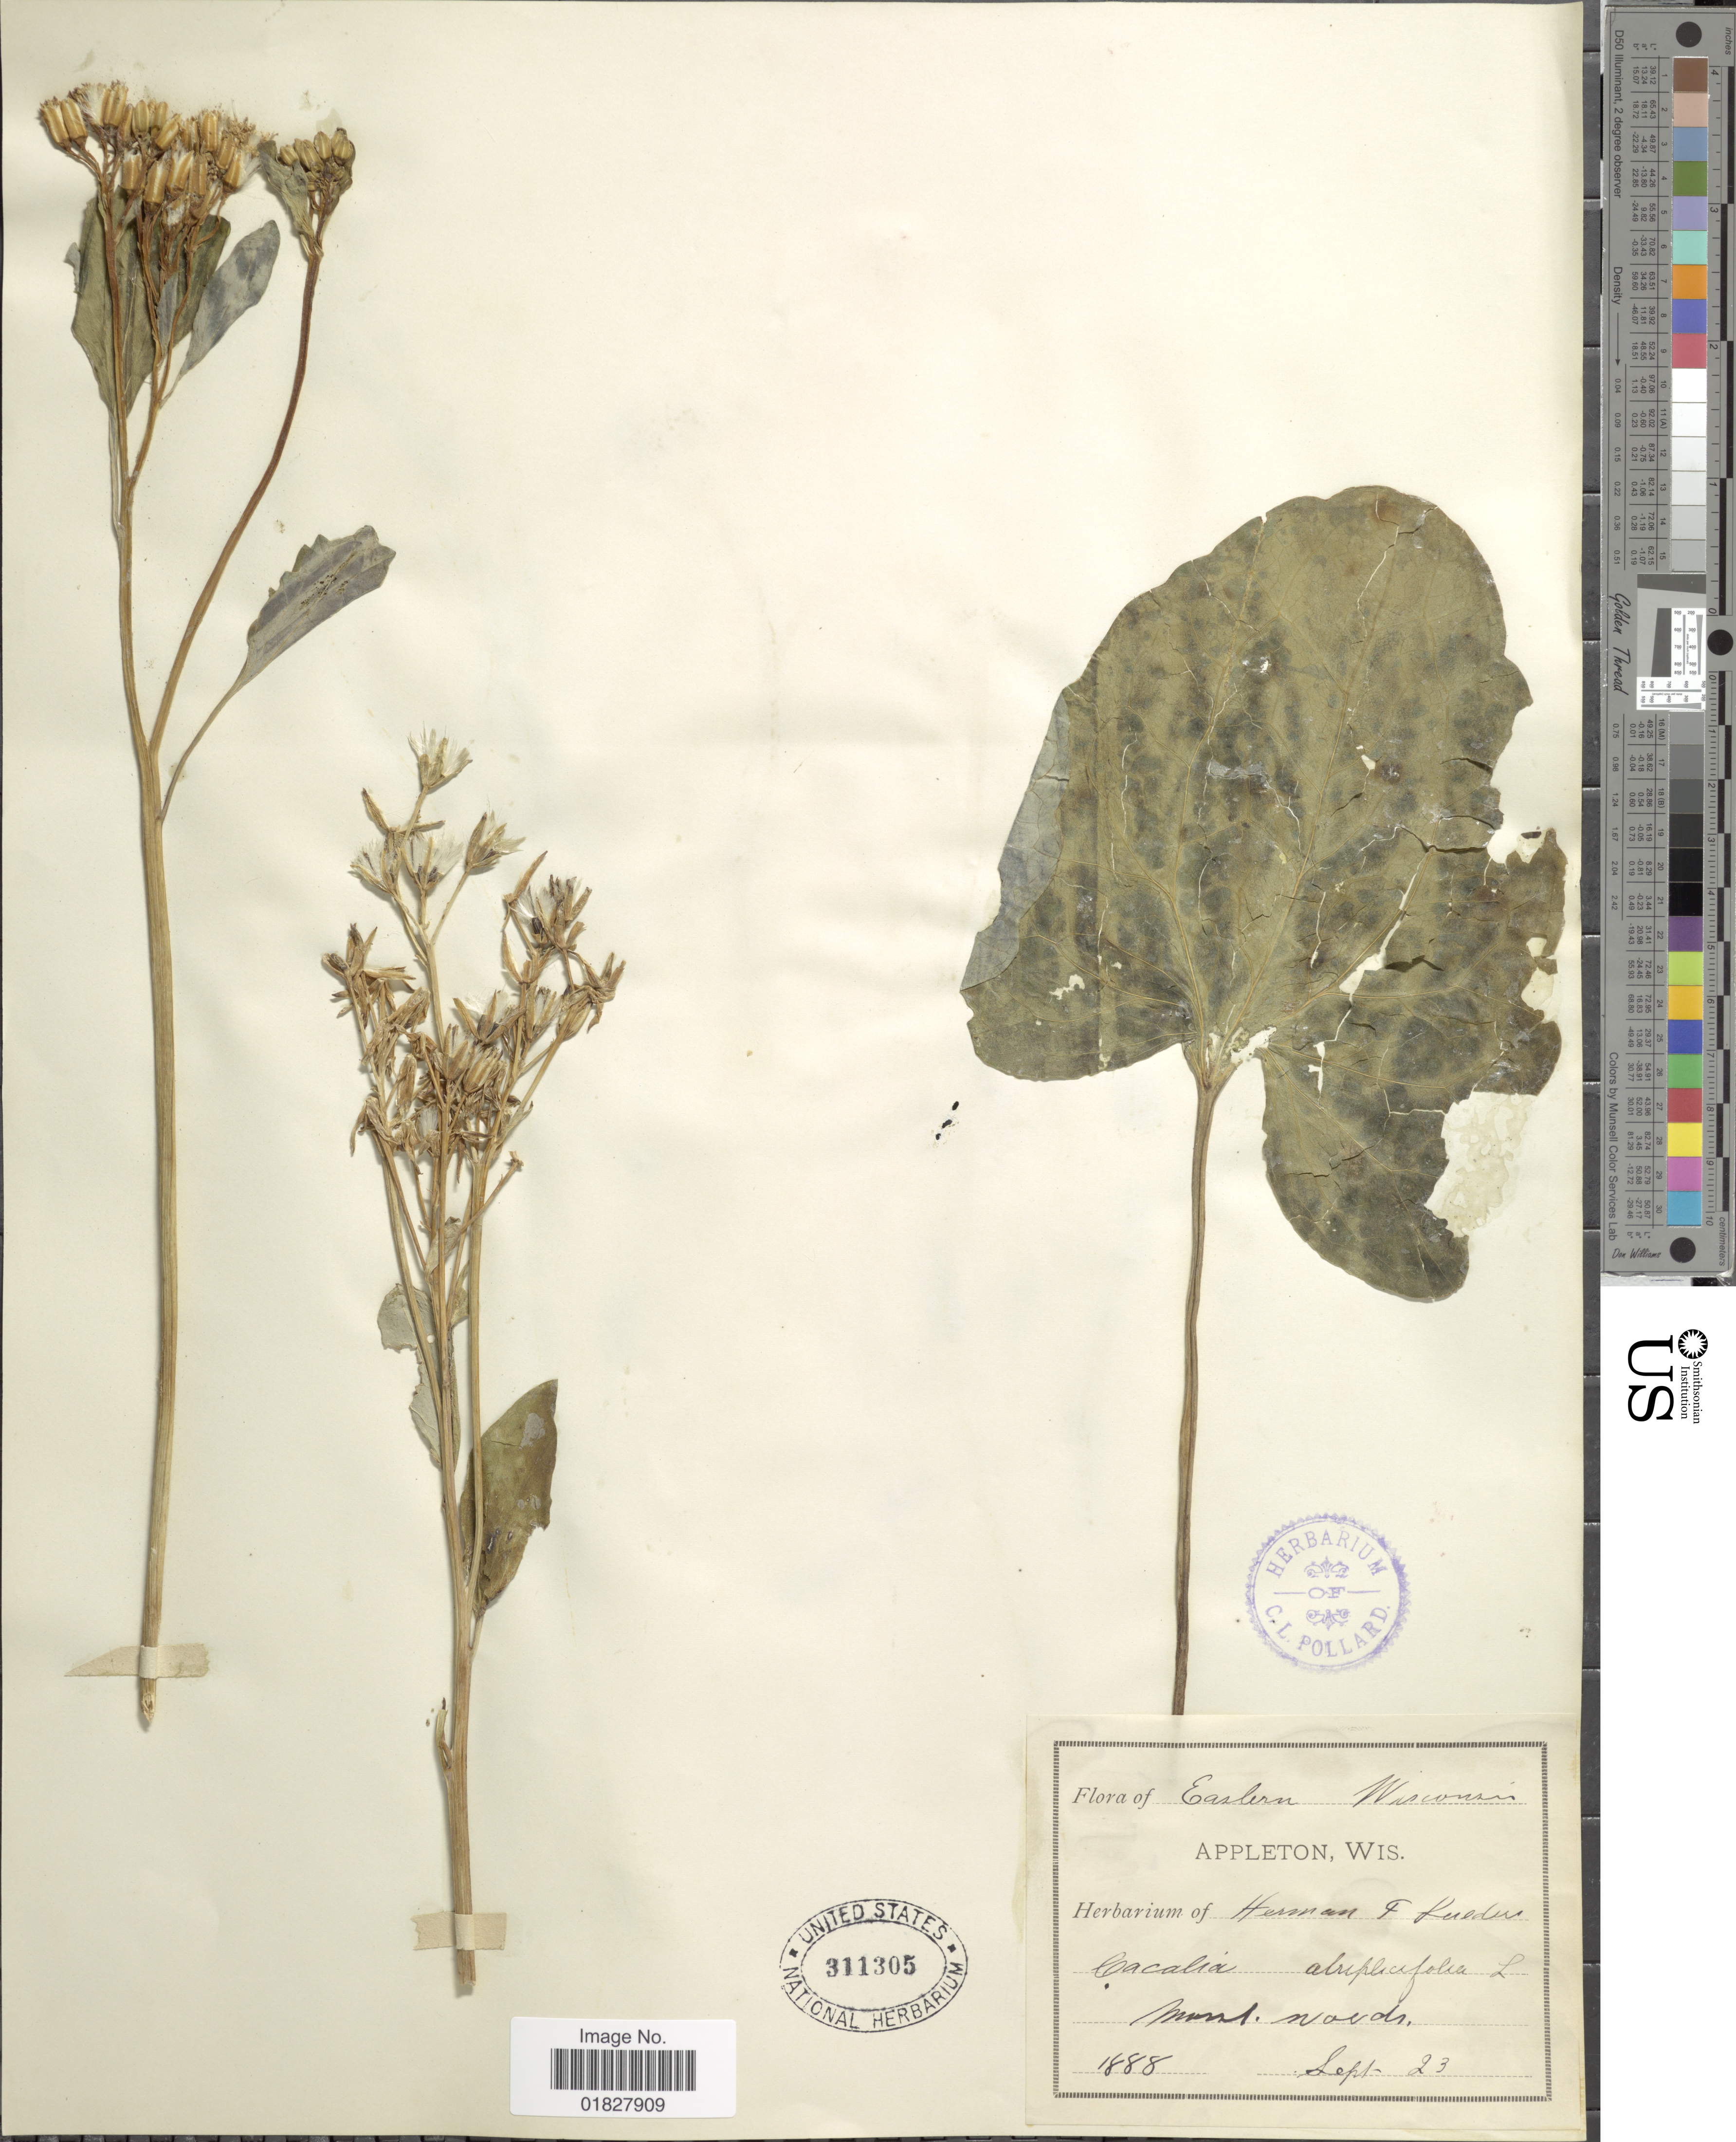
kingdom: Plantae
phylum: Tracheophyta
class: Magnoliopsida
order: Asterales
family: Asteraceae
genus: Arnoglossum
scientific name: Arnoglossum atriplicifolium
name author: (L.) H. Rob.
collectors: ex herb. of Herman F. Linders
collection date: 1888-08-23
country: United States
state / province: Wisconsin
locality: Eastern Wisconsin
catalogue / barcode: US 311305